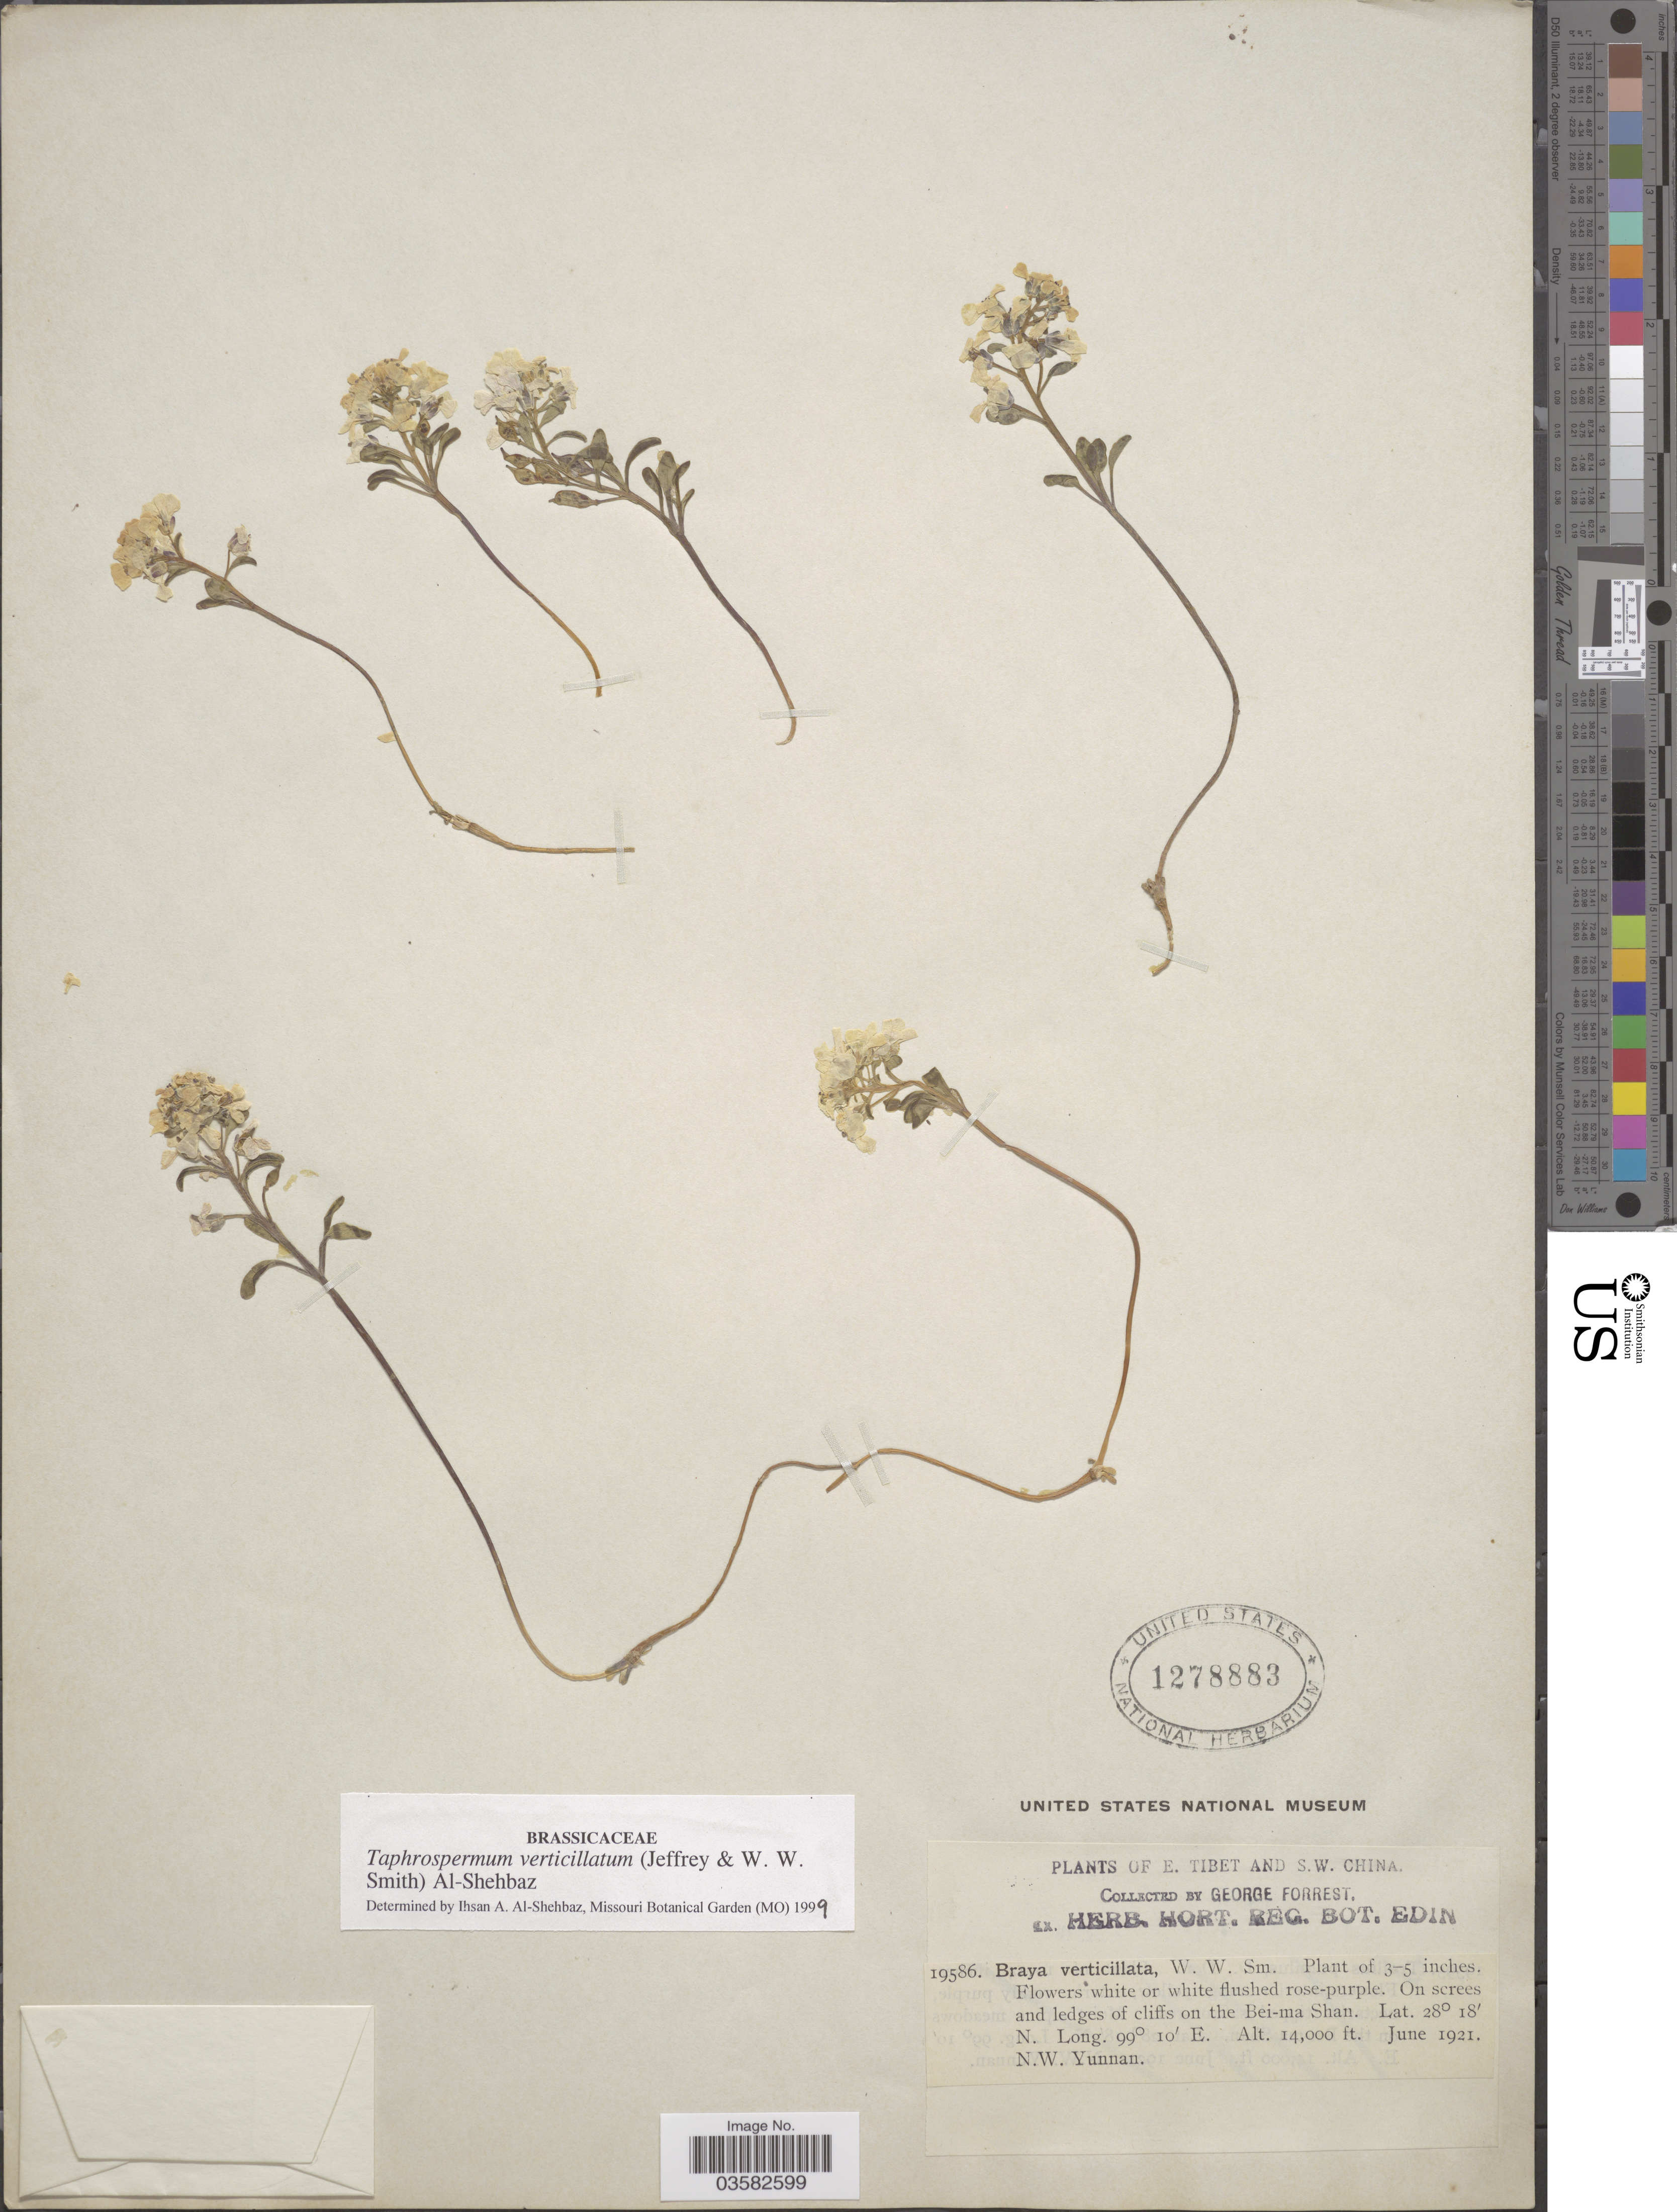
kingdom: Plantae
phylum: Tracheophyta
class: Magnoliopsida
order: Brassicales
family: Brassicaceae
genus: Eutrema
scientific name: Eutrema verticillatum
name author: (Jeffrey & W.W. Sm.) Al-Shehbaz & Warwick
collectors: G. Forrest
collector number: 19586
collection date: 1921-06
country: China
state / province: Yunnan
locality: On screes and ledges of cliffs on the Bei-ma Shan. N.W. Yunnan.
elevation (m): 4267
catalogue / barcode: US 1278883